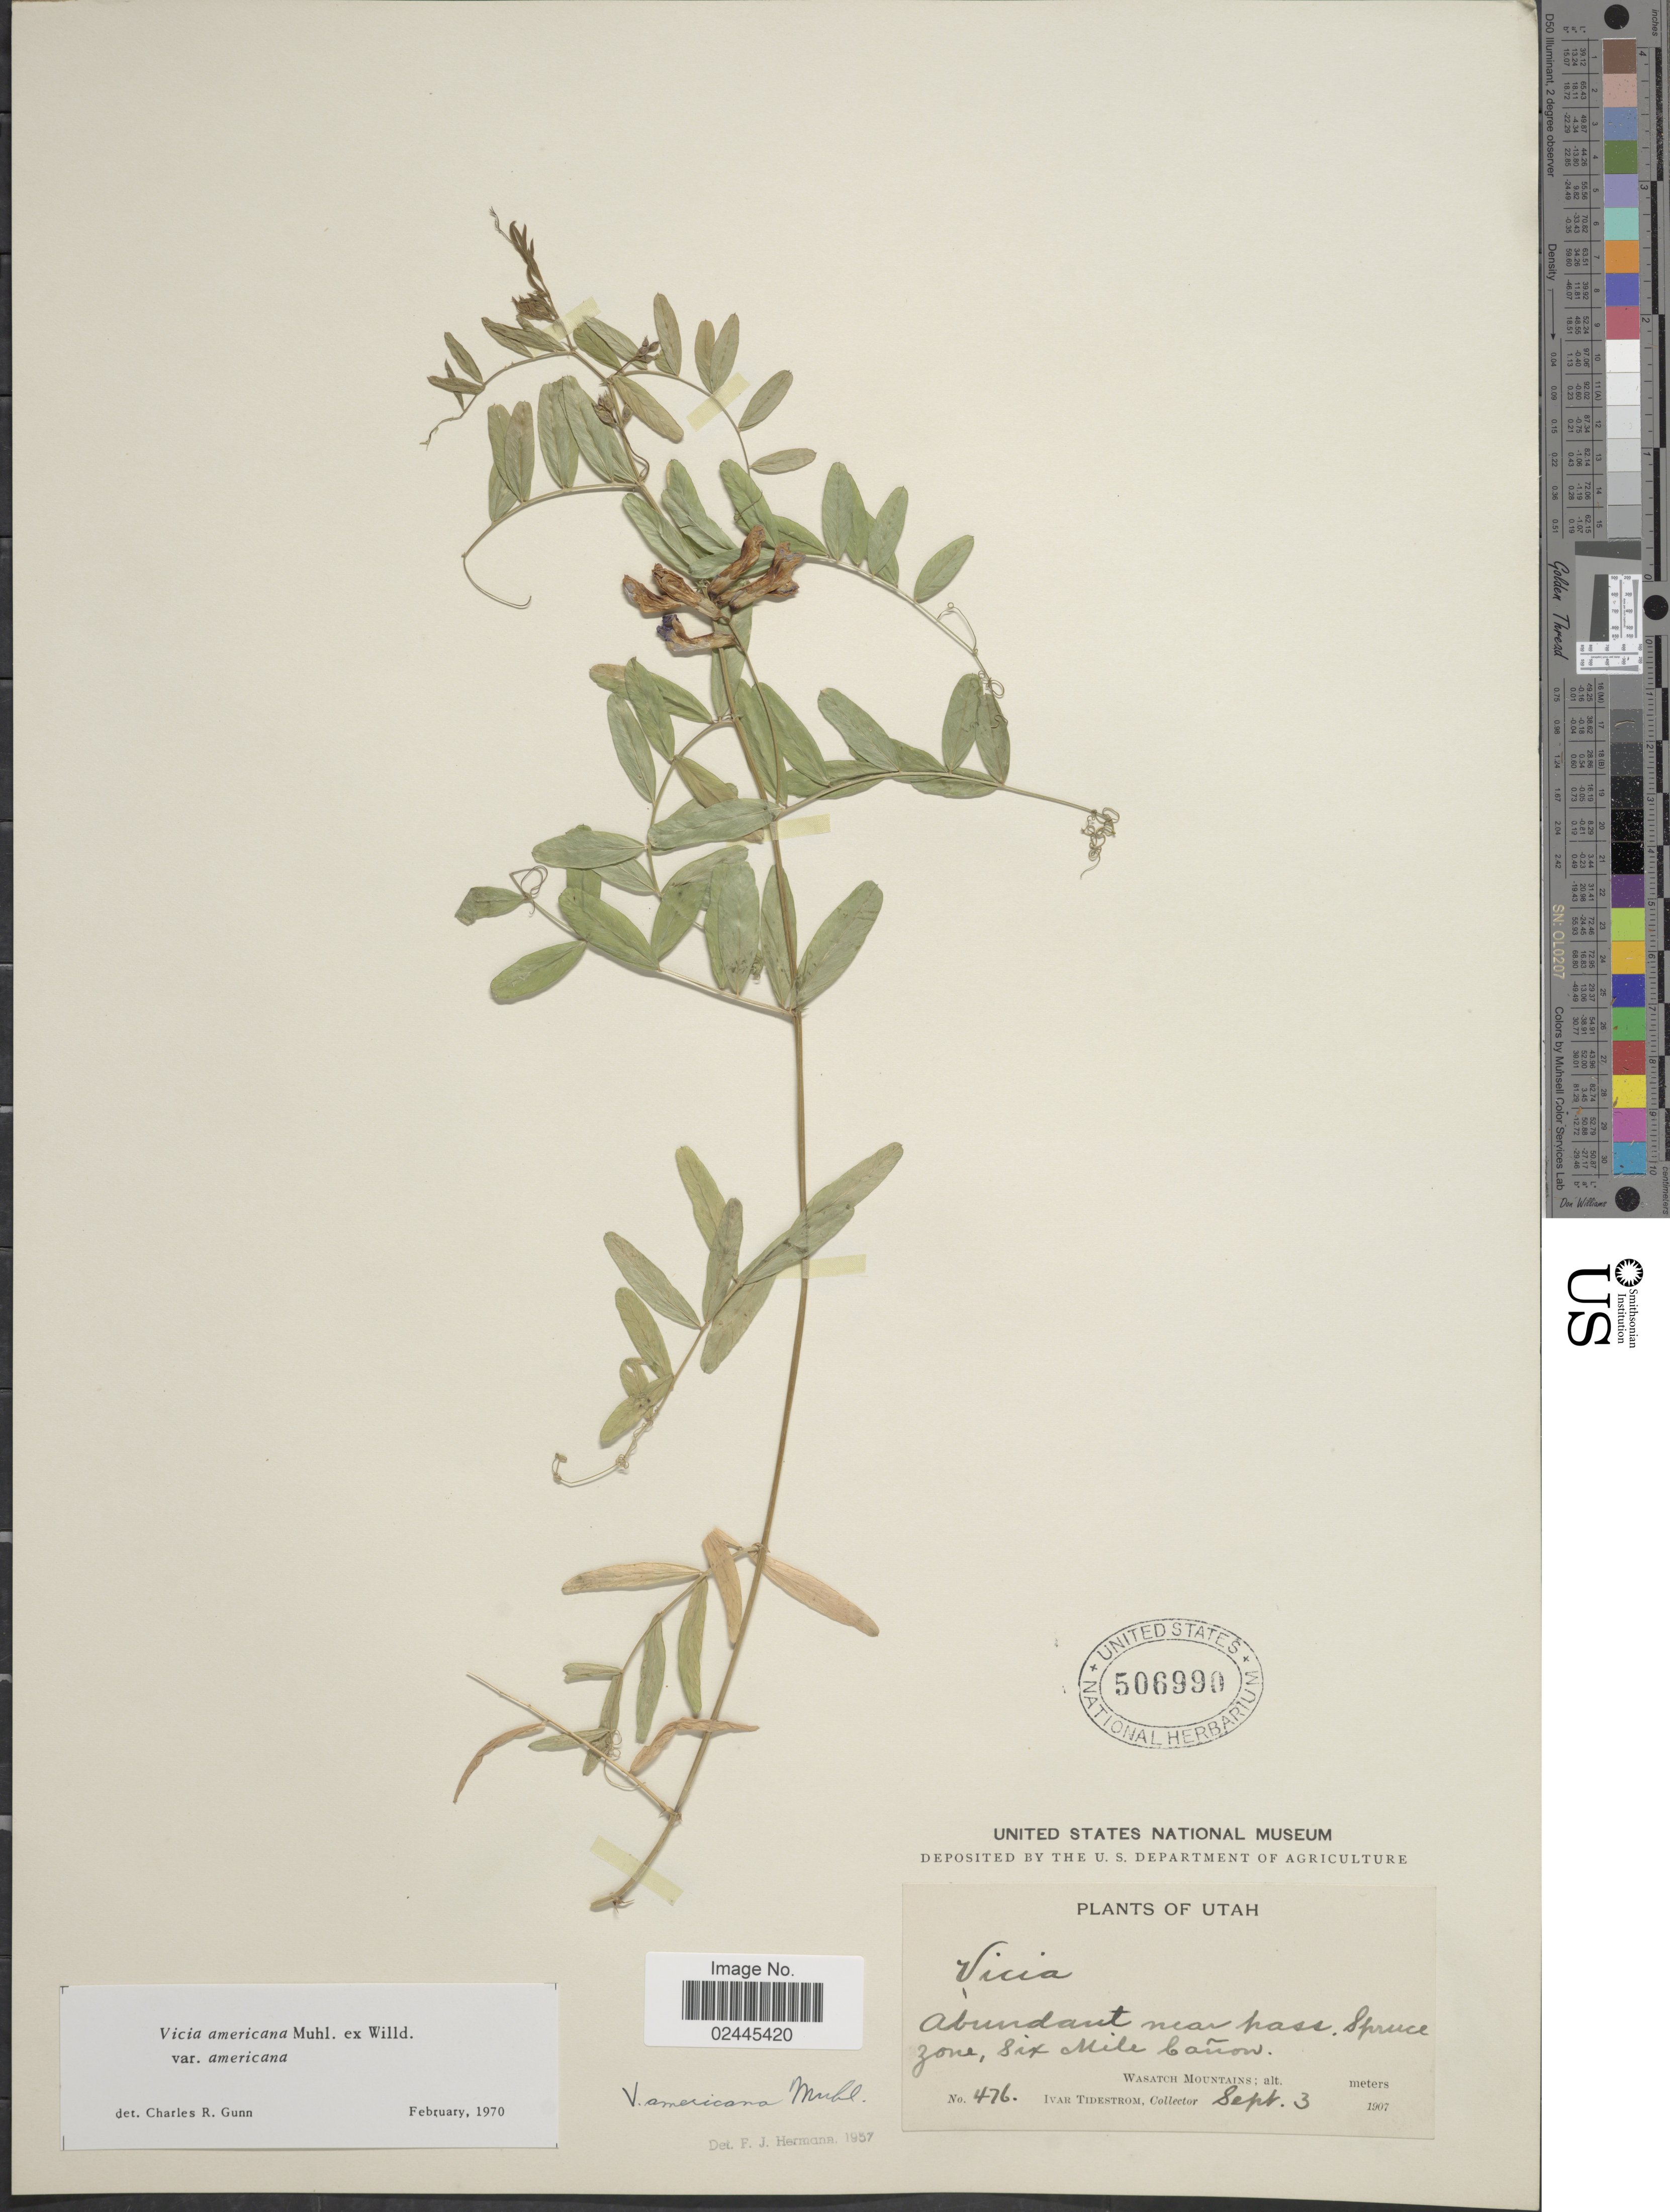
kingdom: Plantae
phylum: Tracheophyta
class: Magnoliopsida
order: Fabales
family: Fabaceae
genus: Vicia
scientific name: Vicia americana var. americana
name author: Muhl. ex Willd.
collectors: I. F. Tidestrom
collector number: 476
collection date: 1907-09-03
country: United States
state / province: Utah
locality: Near pass, Spruce zone, Six Mile Canon, Wasatch Mountains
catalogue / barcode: US 506990